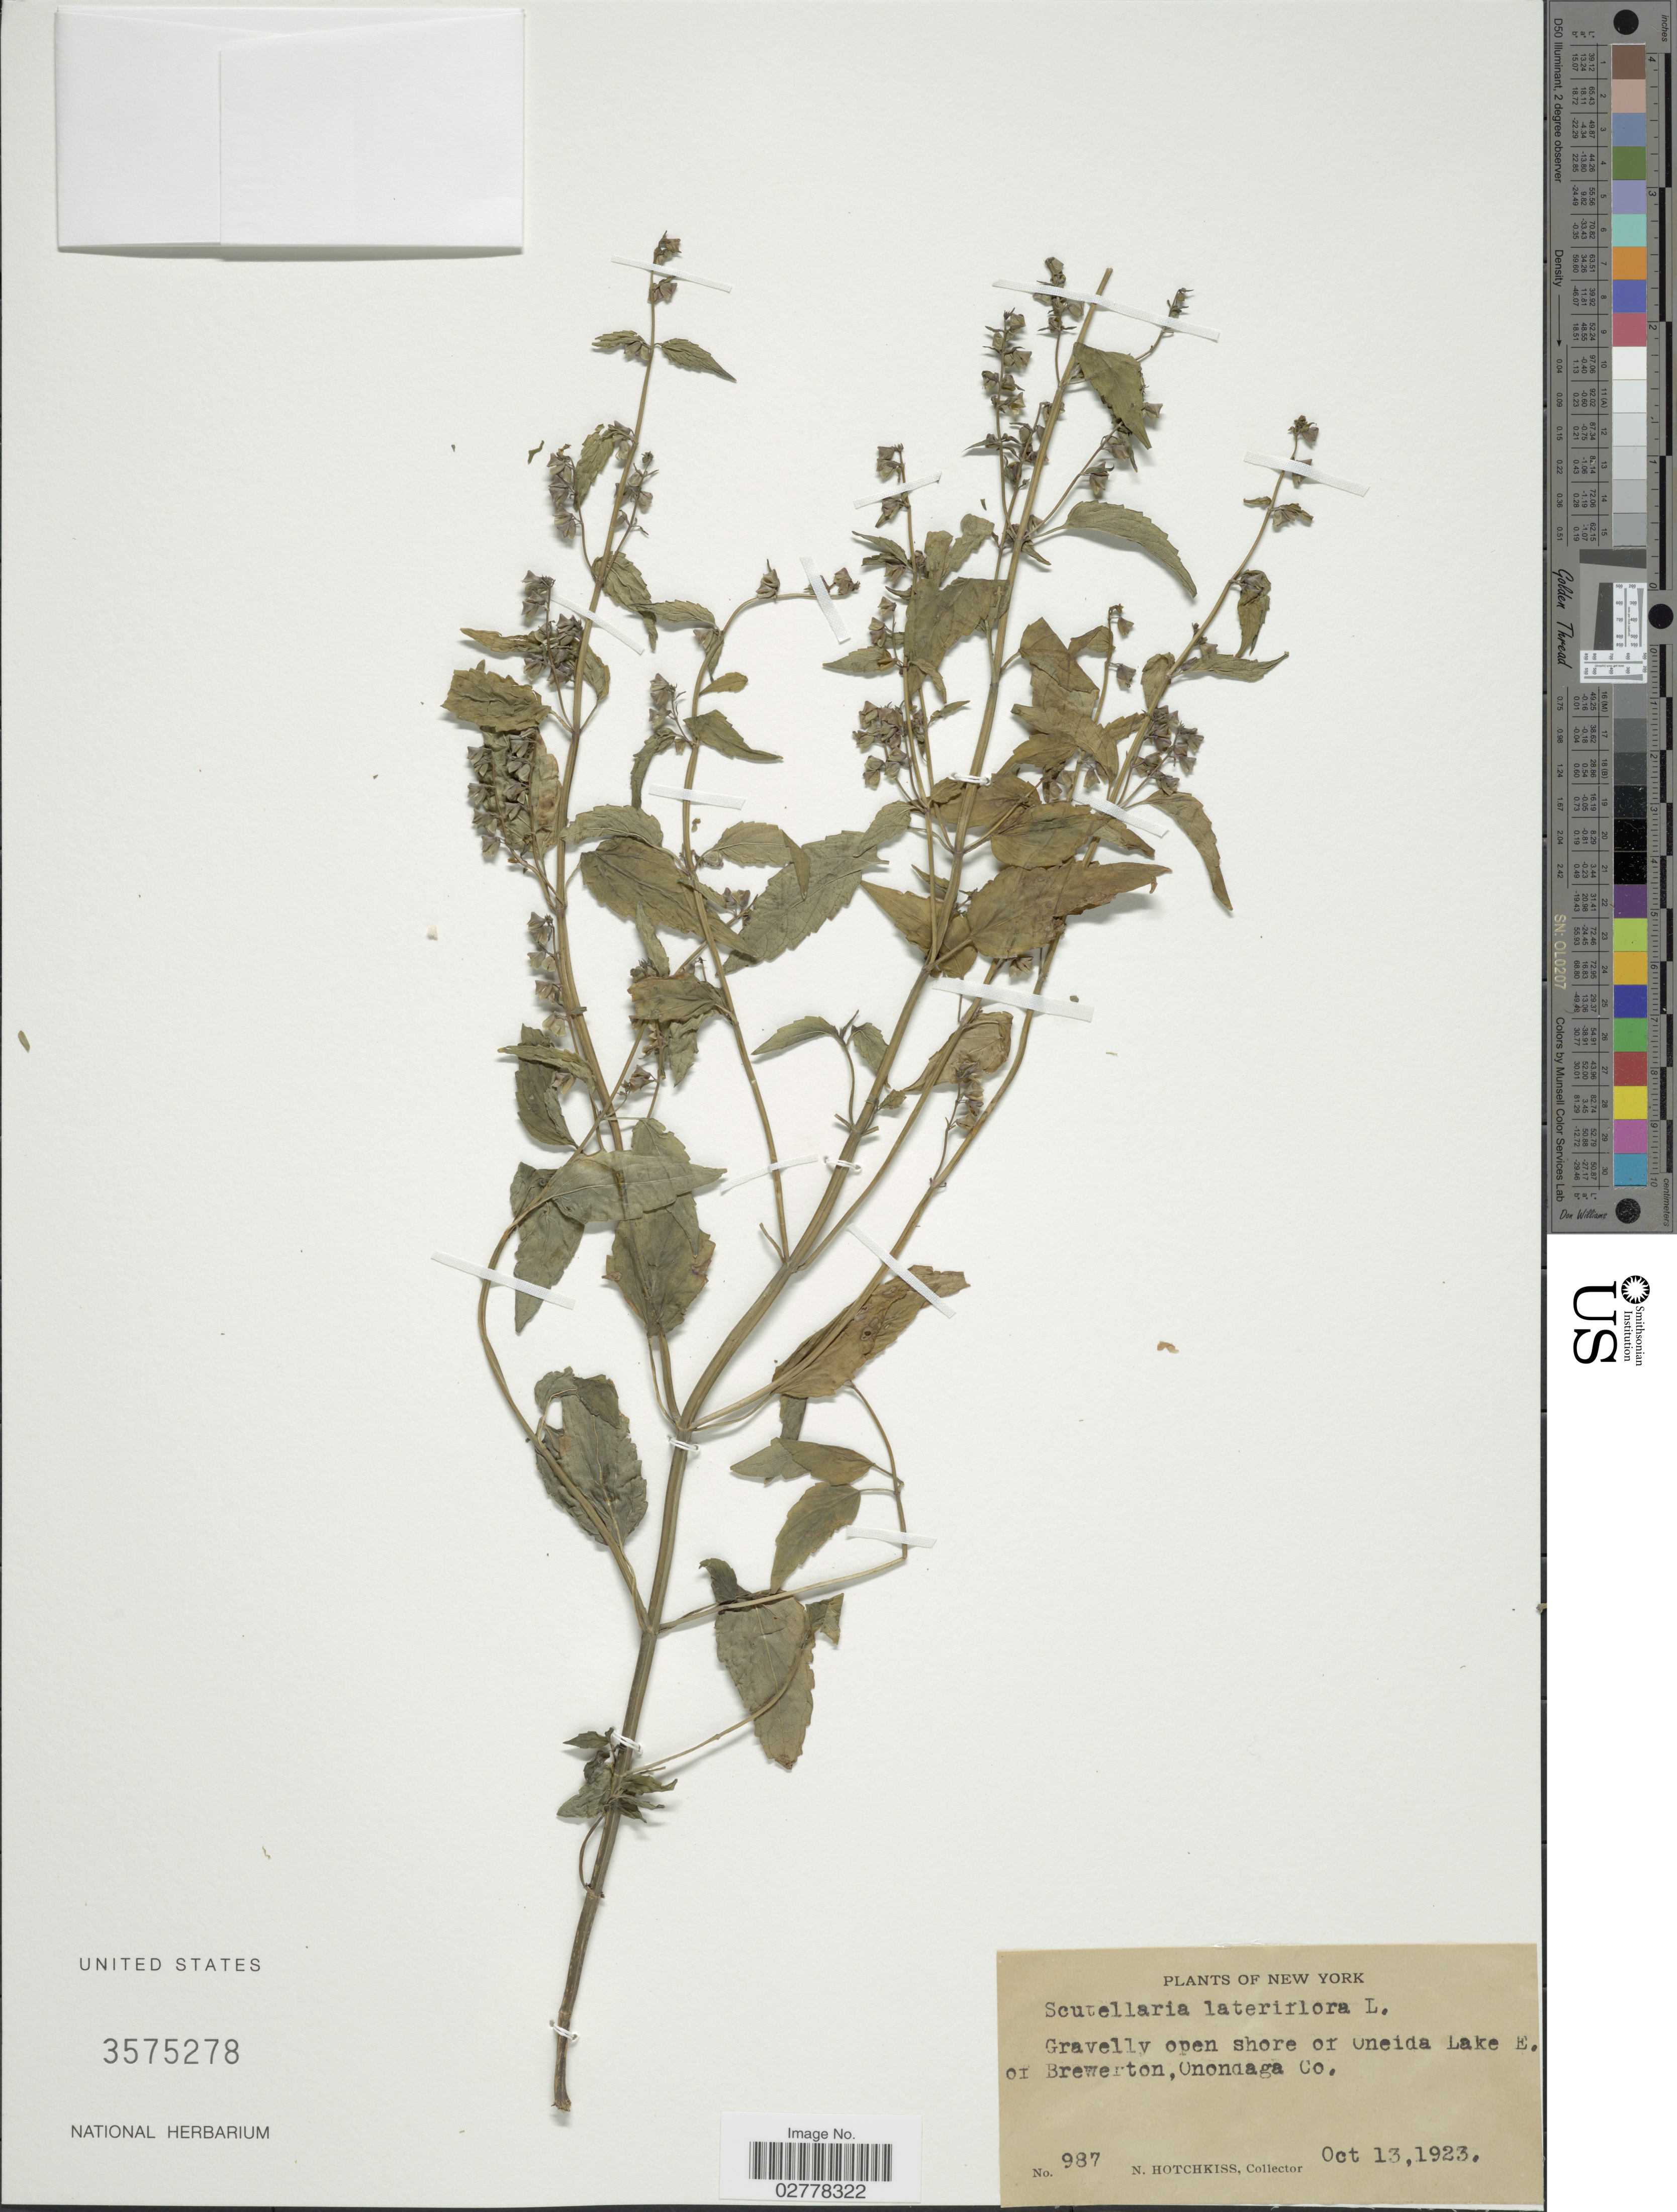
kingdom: Plantae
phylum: Tracheophyta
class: Magnoliopsida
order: Lamiales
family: Lamiaceae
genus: Scutellaria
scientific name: Scutellaria lateriflora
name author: L.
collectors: N. Hotchkiss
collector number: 987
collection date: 1923-10-13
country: United States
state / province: New York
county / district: Oneida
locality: Gravelly open shore of Oneida Lake E. of Brewerton, Onondaga Co.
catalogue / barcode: US 3575278